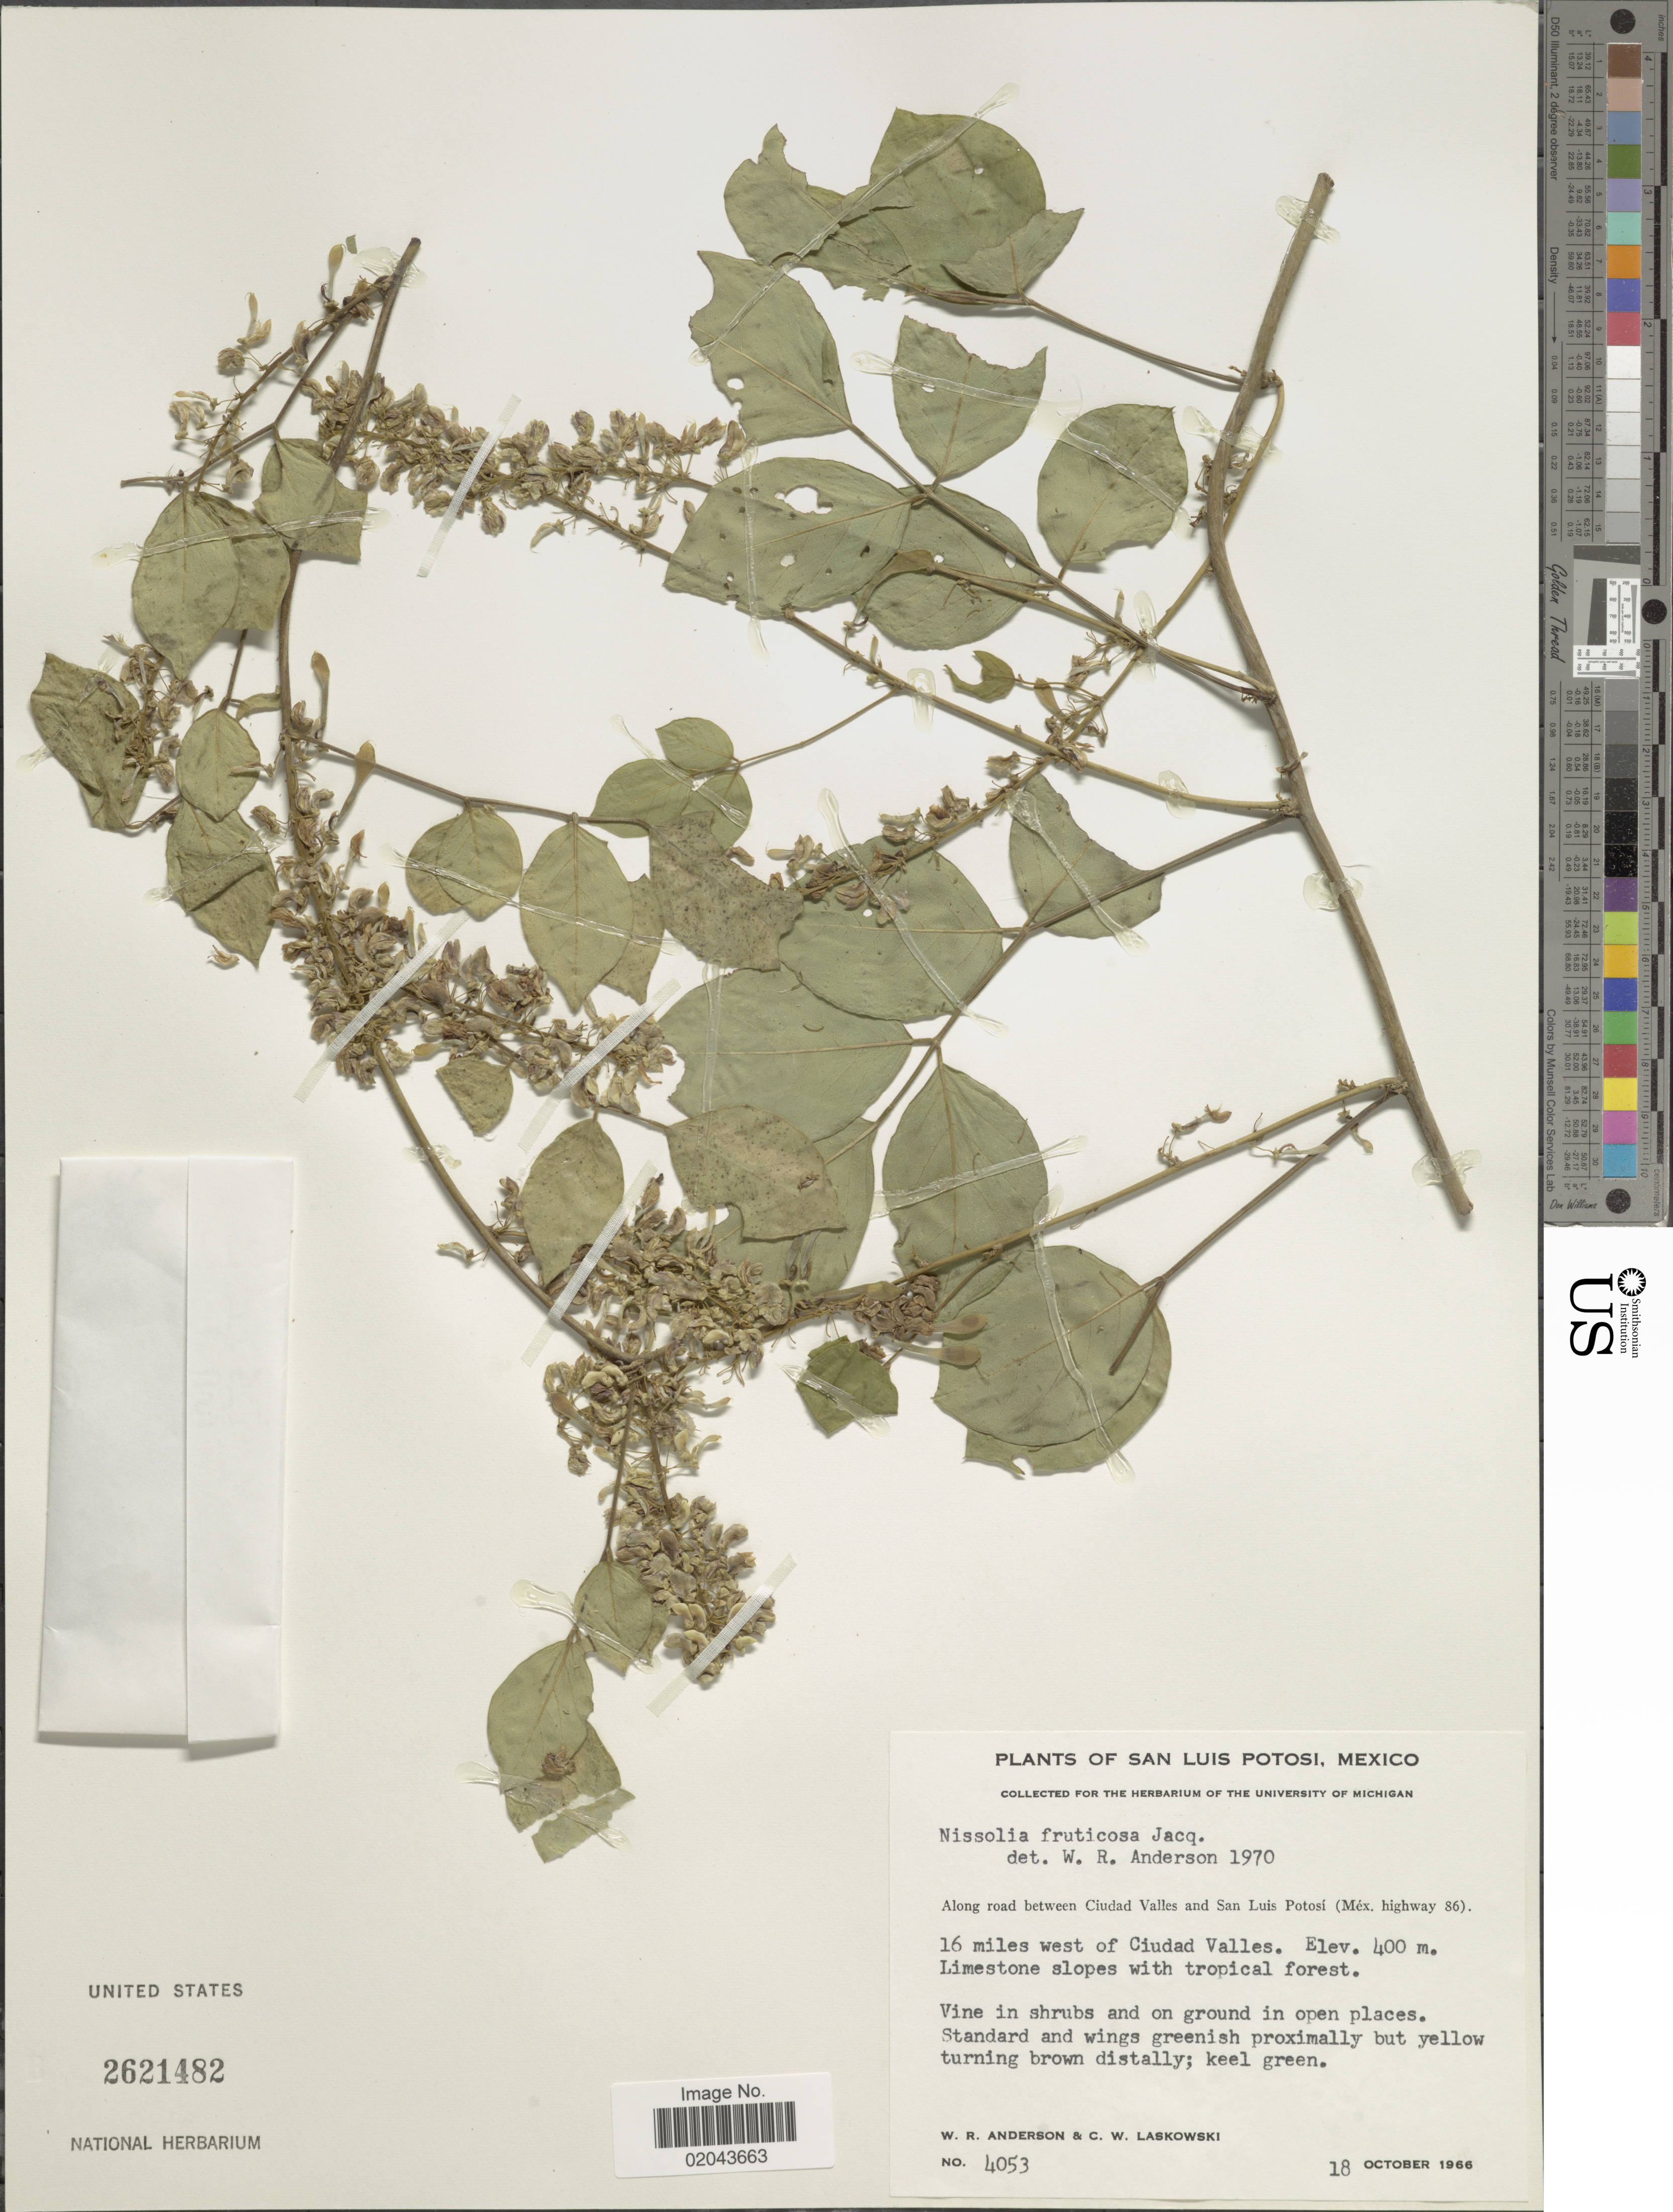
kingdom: Plantae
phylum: Tracheophyta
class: Magnoliopsida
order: Fabales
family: Fabaceae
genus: Nissolia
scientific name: Nissolia fruticosa var. fruticosa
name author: Jacq.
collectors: W. Anderson & C. Laskowski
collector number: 4053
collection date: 1966-10-18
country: Mexico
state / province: San Luis Potosí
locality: Along road between Ciudad Valles and San Luis Potosi (Mex. highway 86), 16 miles west of Ciudad Valles.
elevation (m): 400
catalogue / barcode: US 2621482